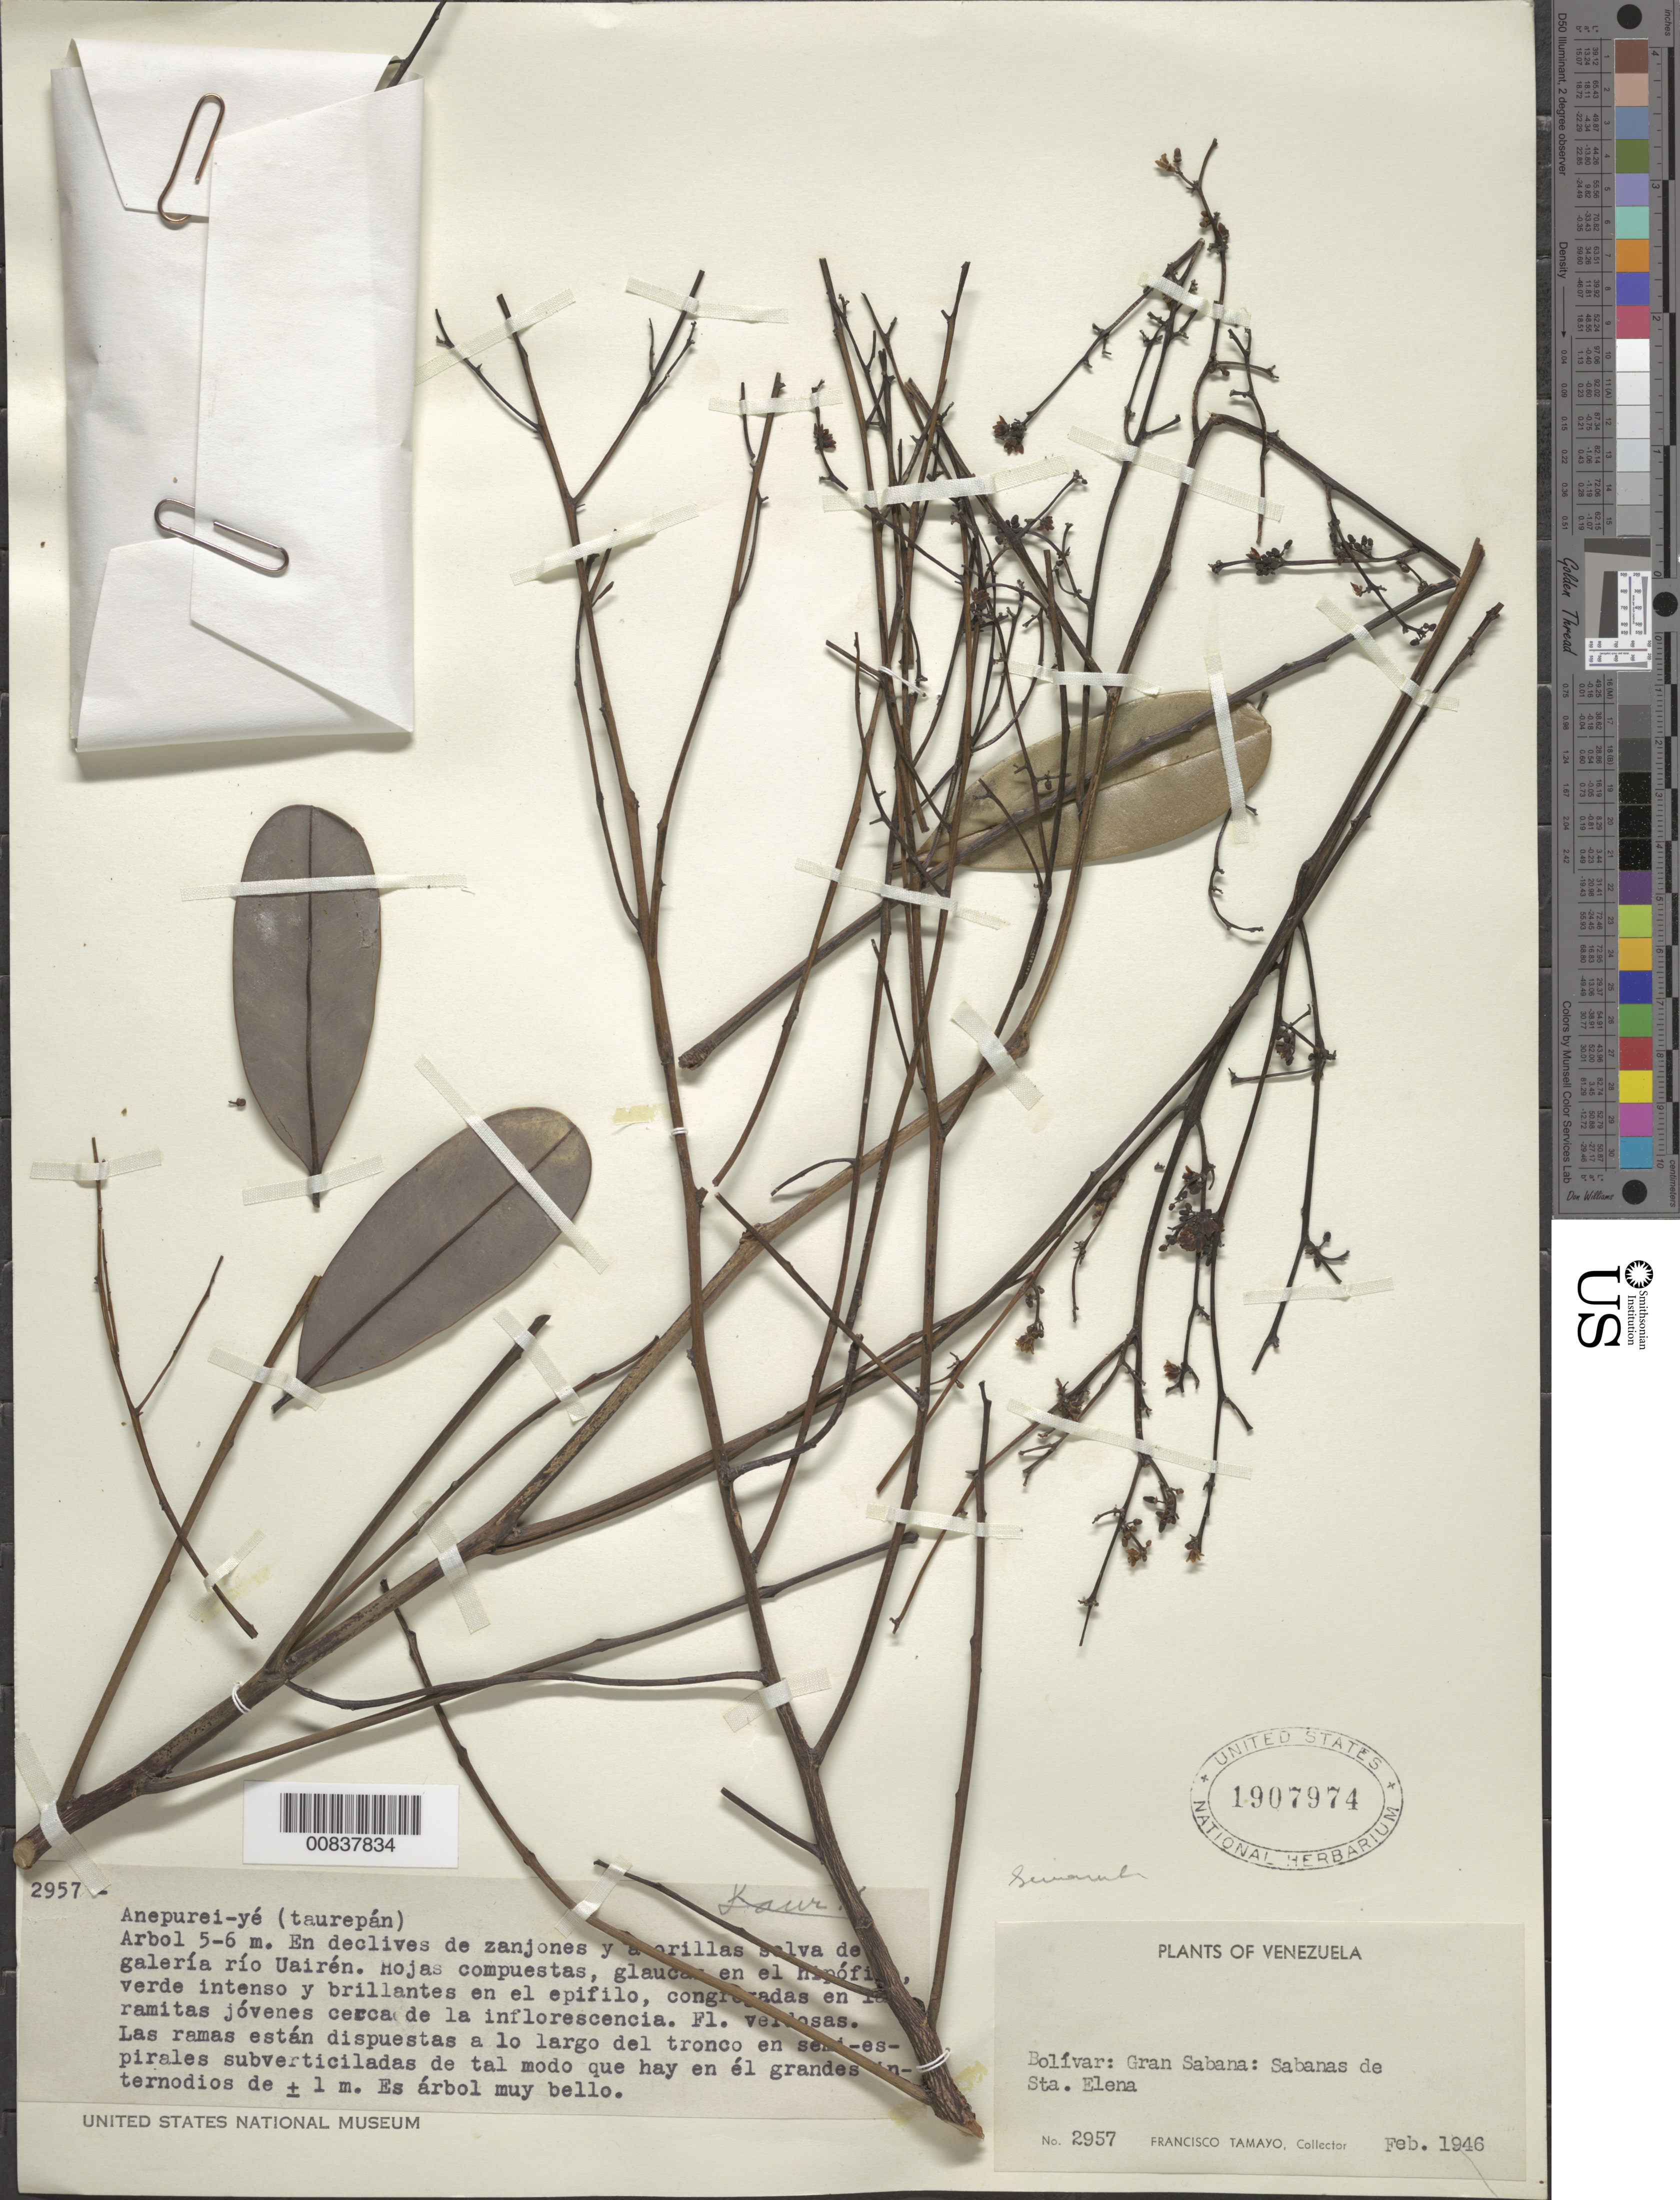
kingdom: Plantae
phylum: Tracheophyta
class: Magnoliopsida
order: Sapindales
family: Simaroubaceae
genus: Simarouba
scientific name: Simarouba amara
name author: Aubl.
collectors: F. Tamayo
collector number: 2957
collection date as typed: Feb-46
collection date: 1946-02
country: Venezuela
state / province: Bolívar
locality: Gran Sabana, Sta. Elena, Río Uairén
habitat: Declives de zanjones y a orillas selva de galeria rio Uairen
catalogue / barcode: US 1907974